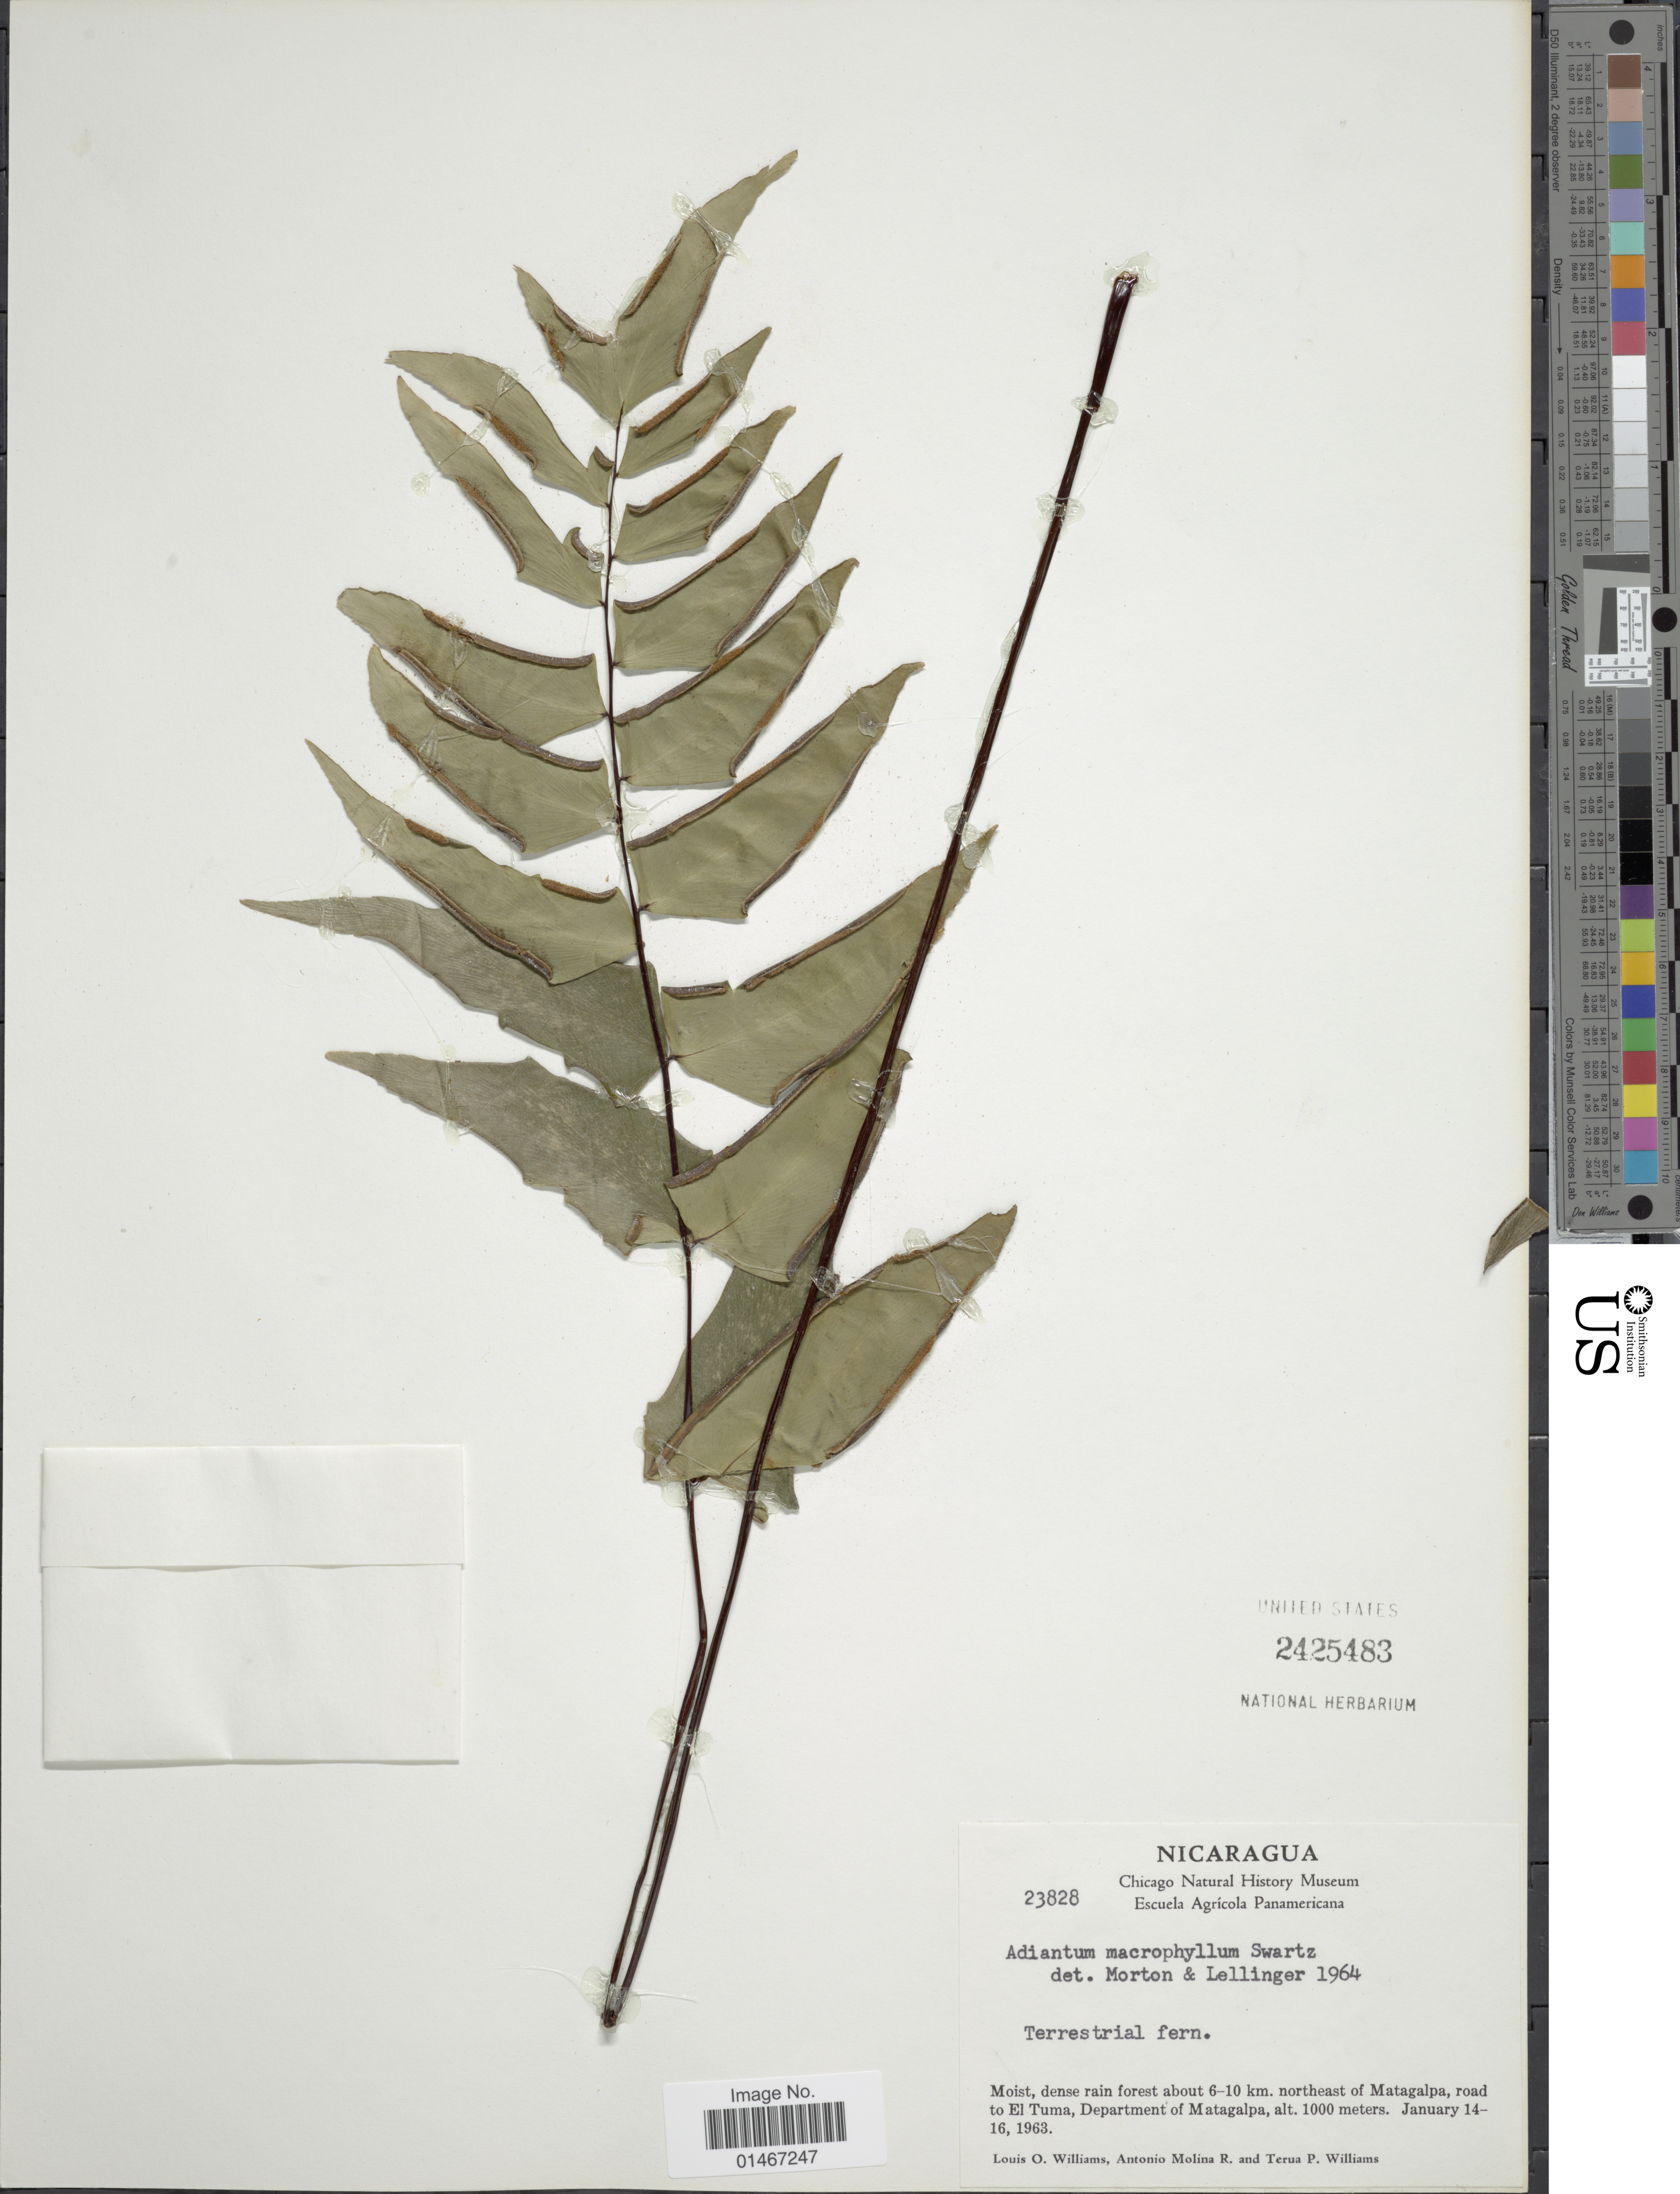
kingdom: Plantae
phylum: Tracheophyta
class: Polypodiopsida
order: Polypodiales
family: Pteridaceae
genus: Adiantum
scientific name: Adiantum macrophyllum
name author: Sw.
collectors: L. O. Williams, A. Molina R. & T. P. Williams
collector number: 23828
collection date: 1963-01-14/1963-01-16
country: Nicaragua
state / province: Matagalpa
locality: About 6-10 km. northeast of Matagalpa, road to El Tuma, Department of Matagalpa.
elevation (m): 1000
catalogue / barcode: US 2425483